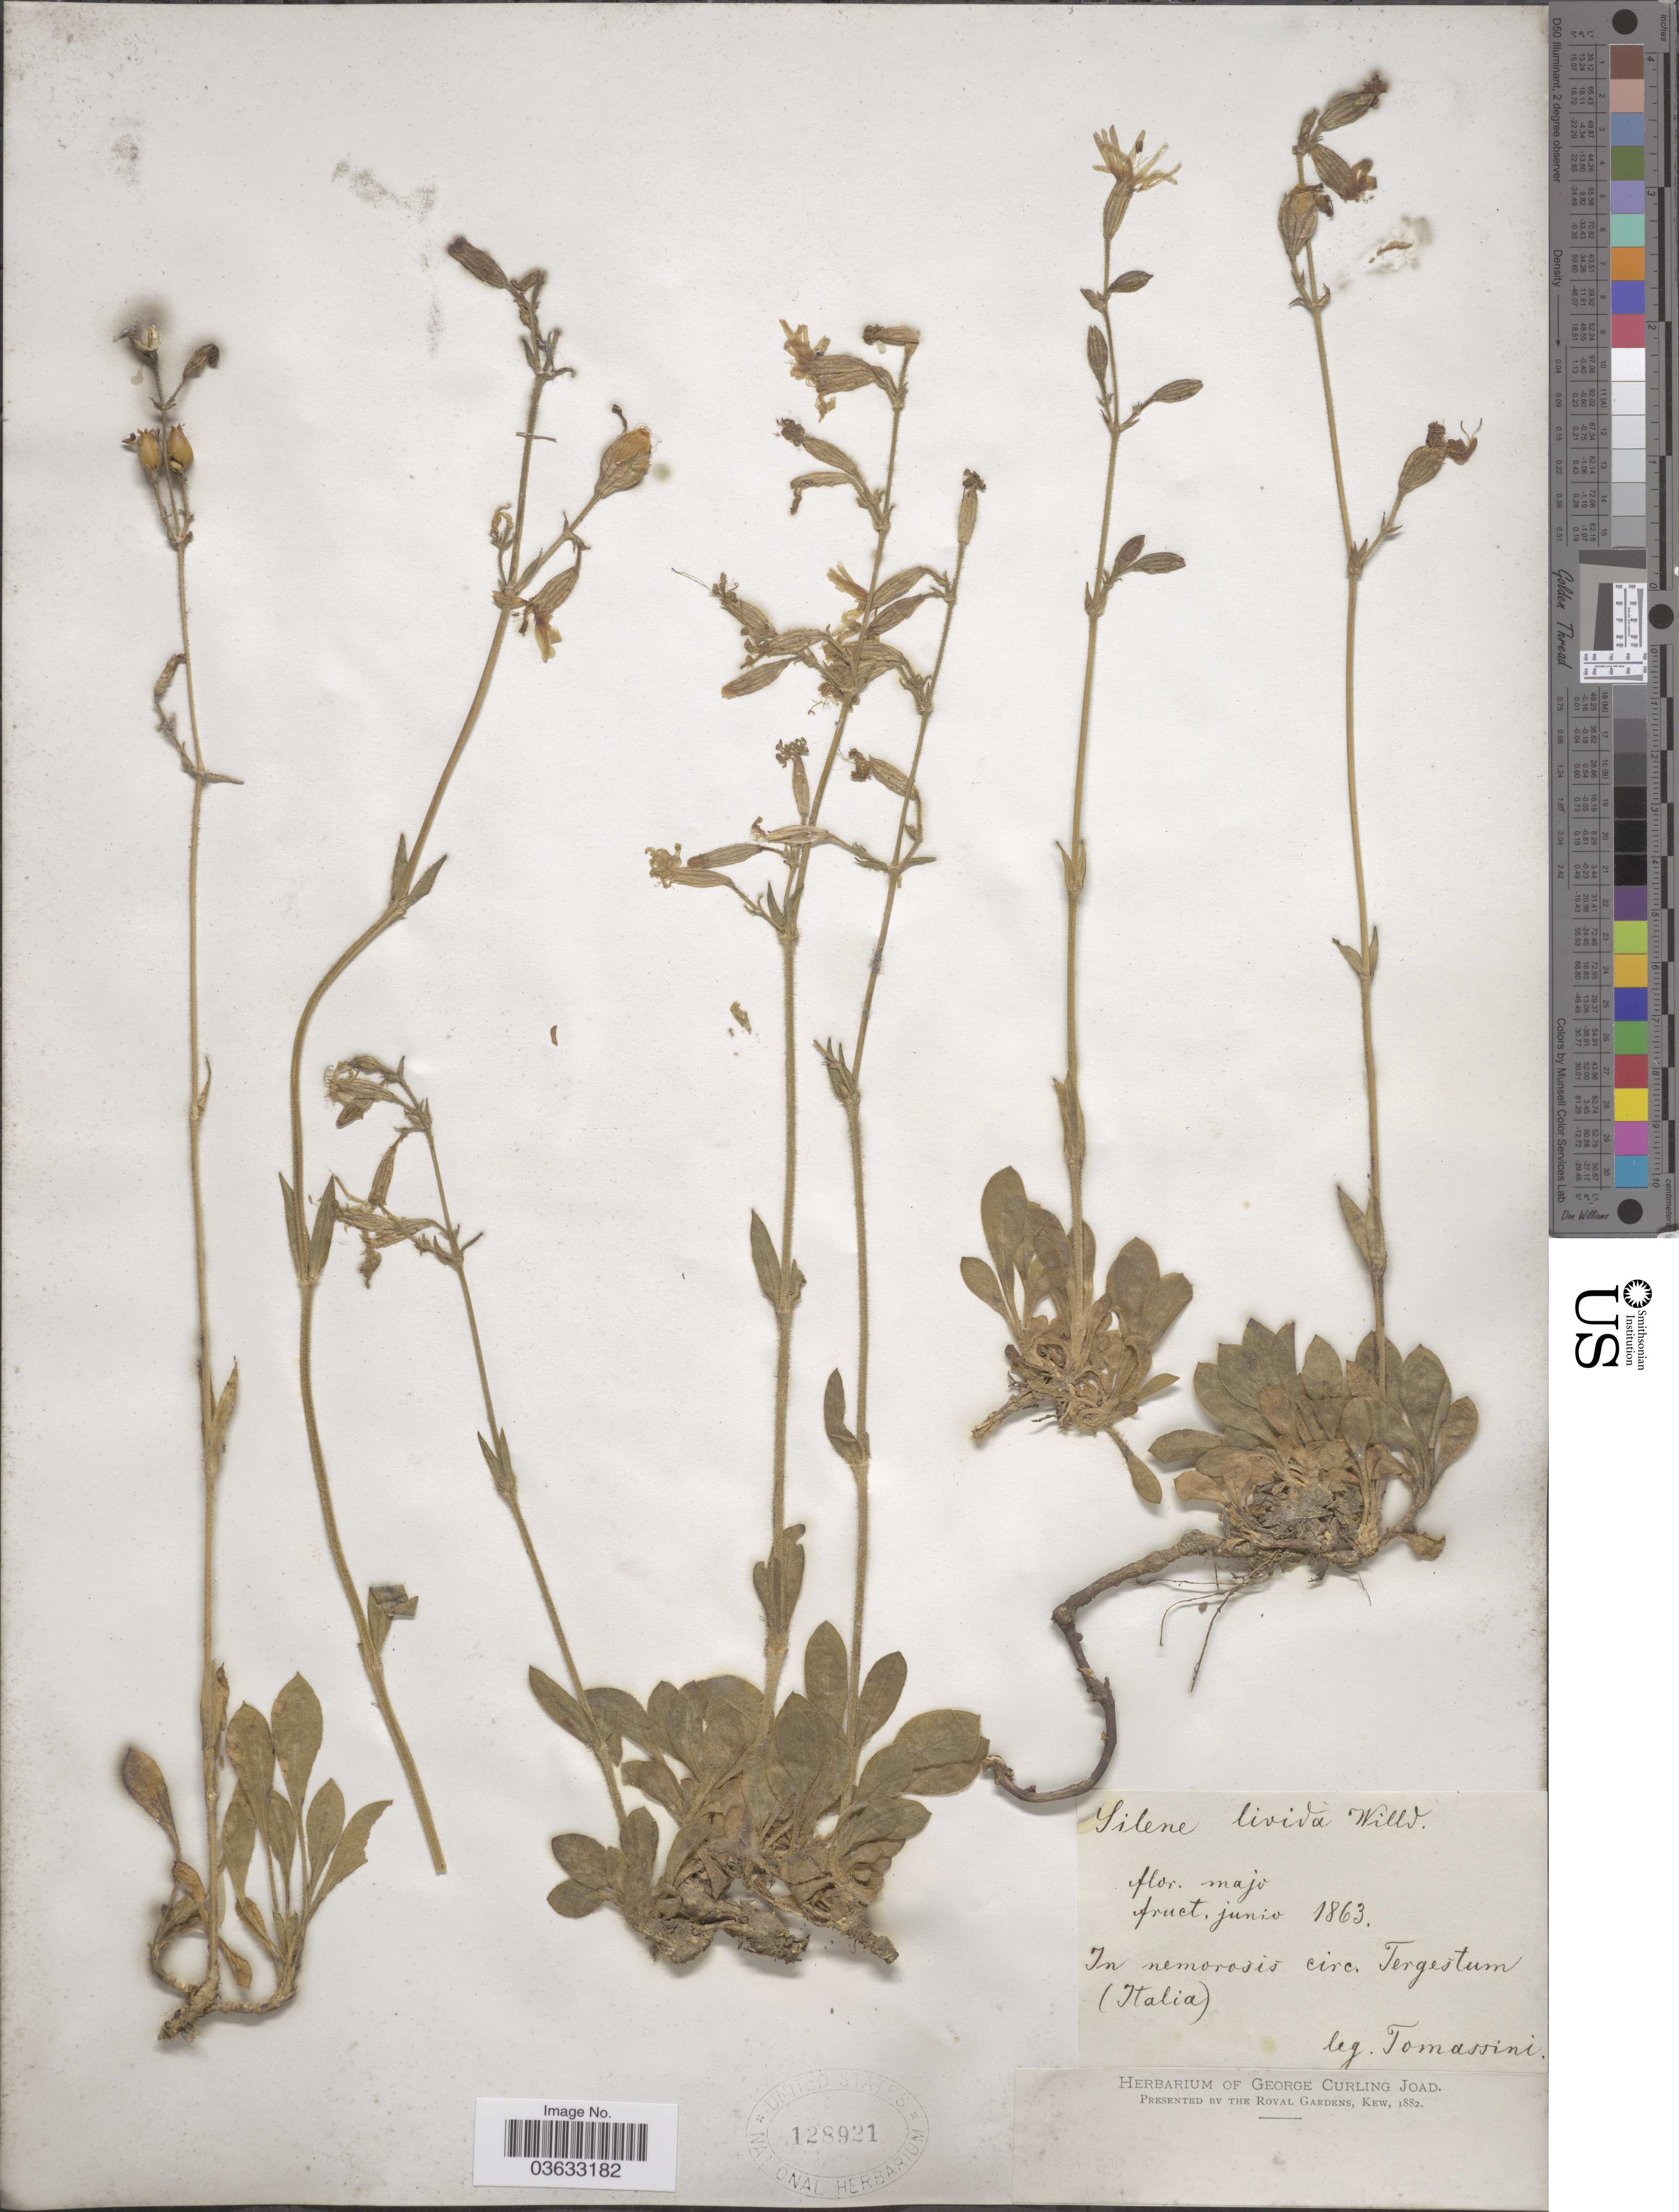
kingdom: Plantae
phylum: Tracheophyta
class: Magnoliopsida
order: Caryophyllales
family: Caryophyllaceae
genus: Silene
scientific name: Silene livida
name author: Willd.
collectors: Tommasini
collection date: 1863-06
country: Italy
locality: In nemorosis circ. Tergestum (Italia).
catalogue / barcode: US 128921